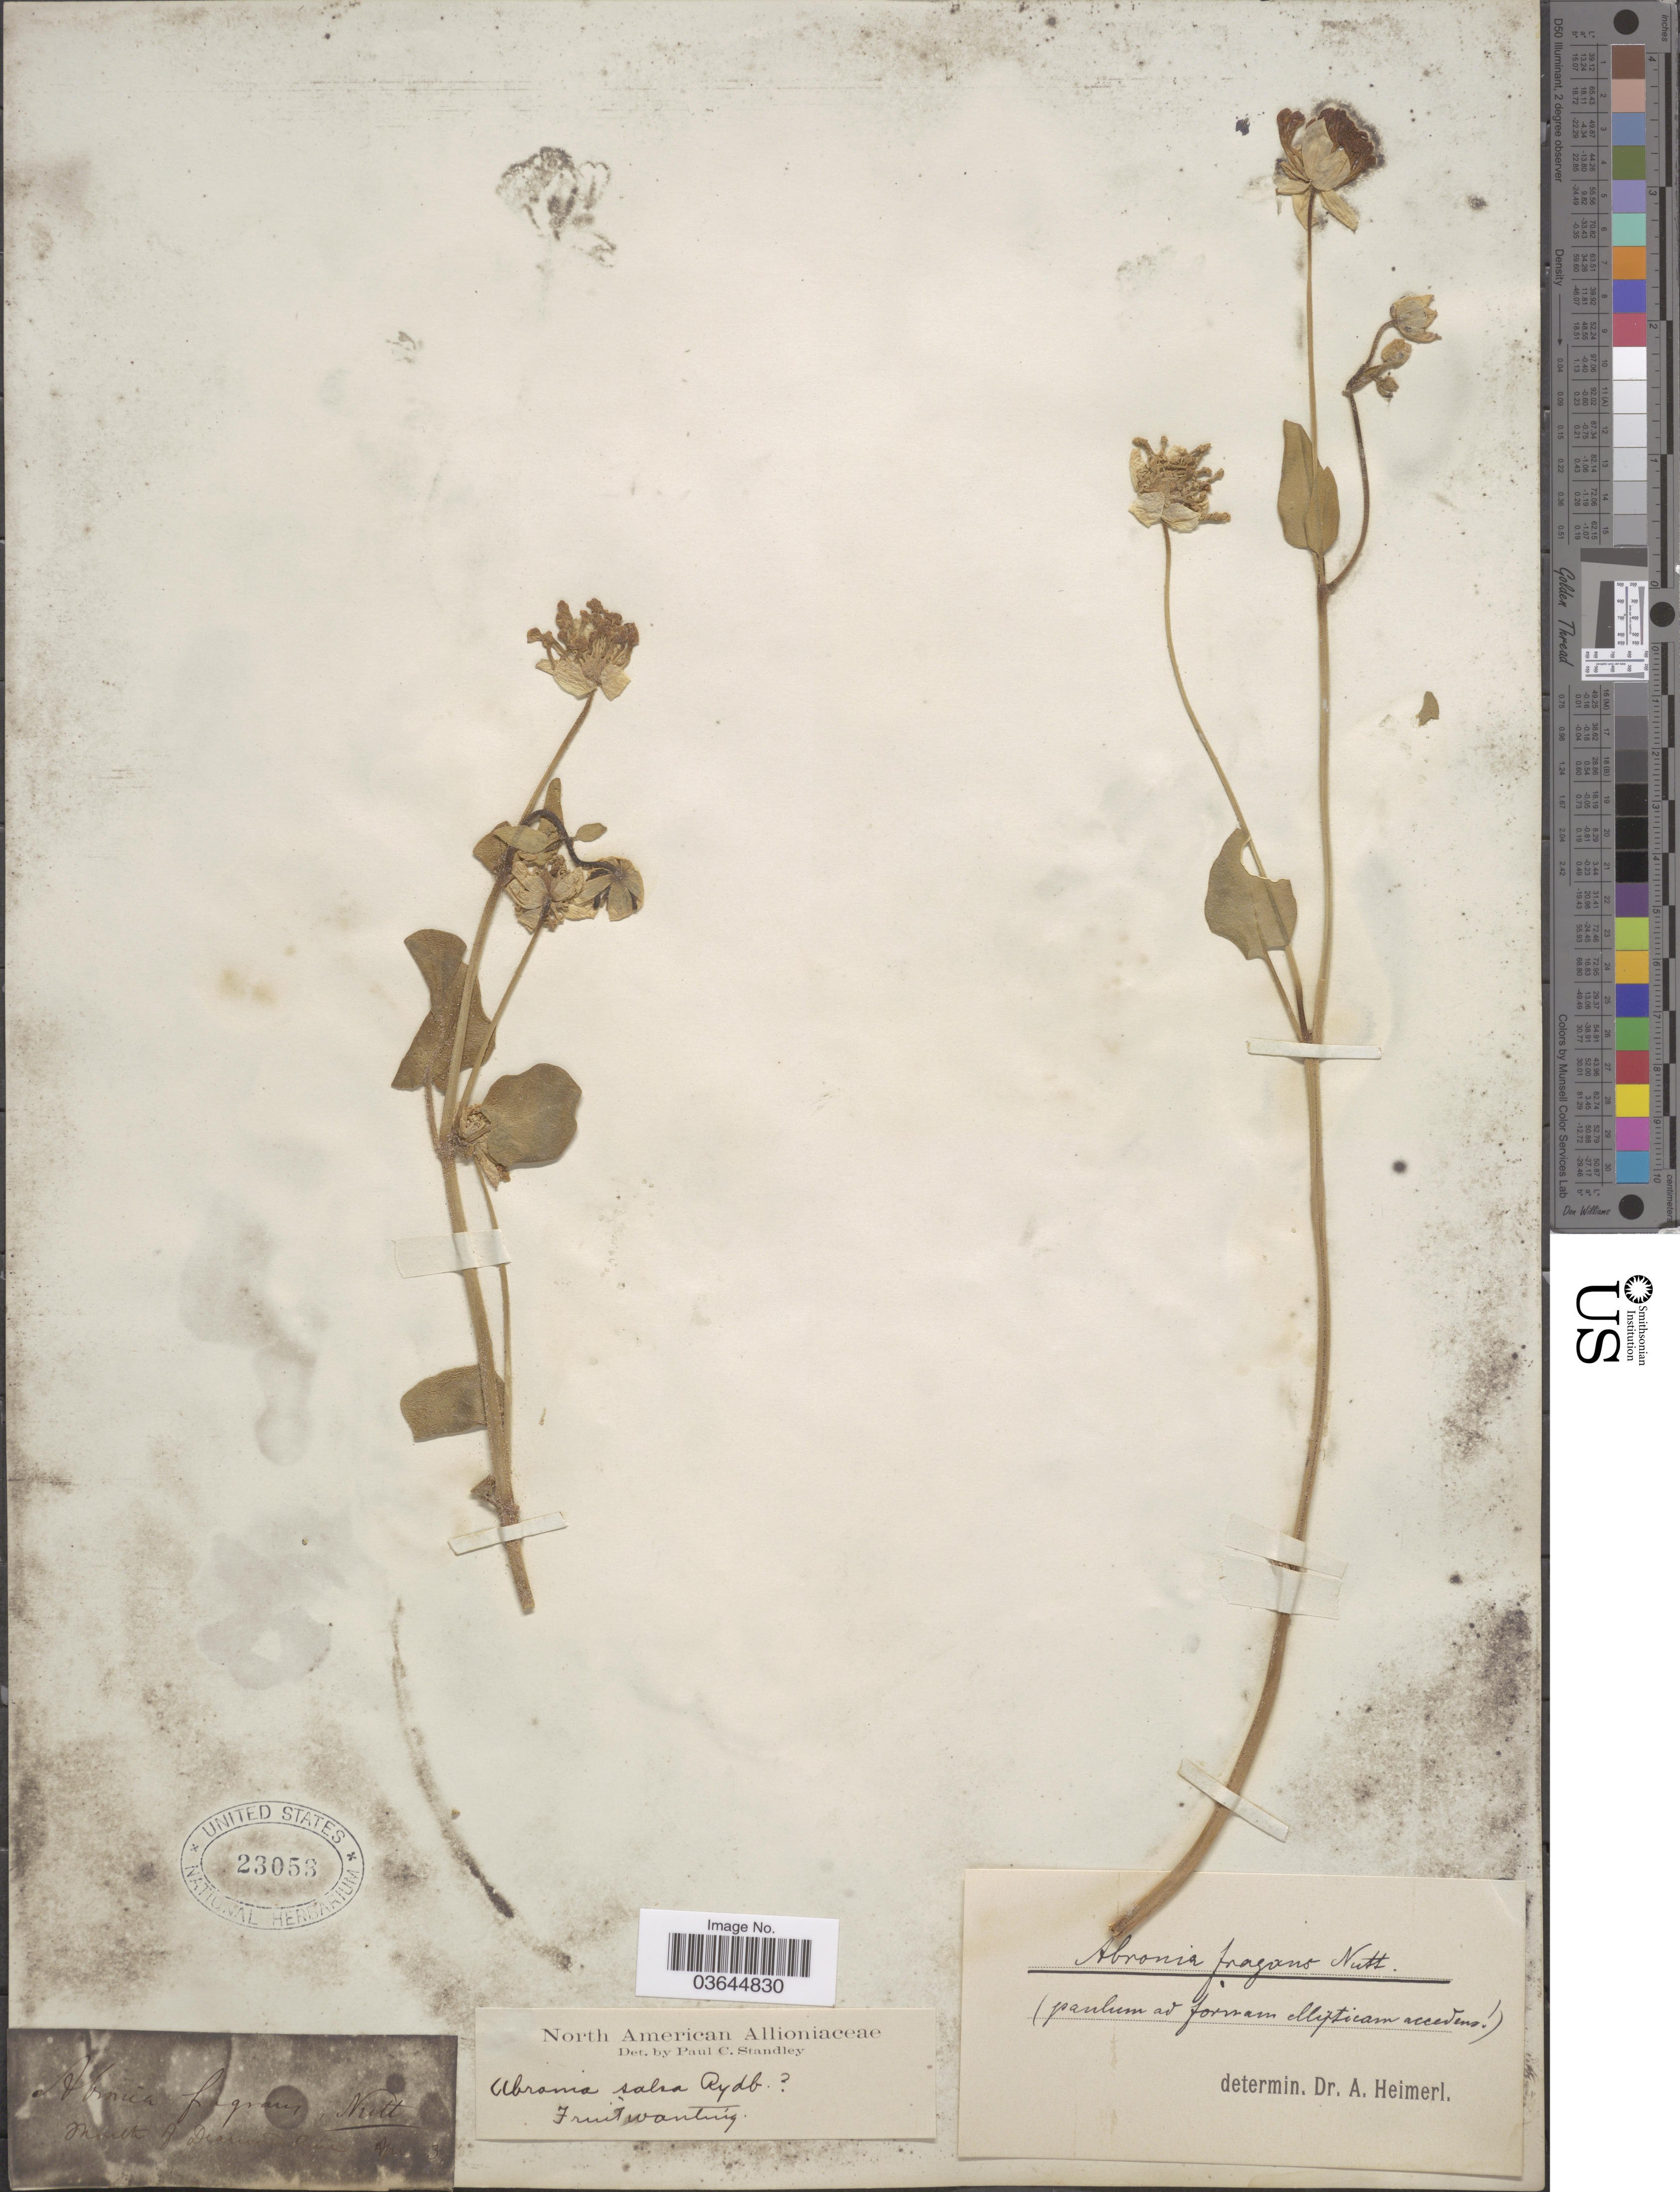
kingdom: Plantae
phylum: Tracheophyta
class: Magnoliopsida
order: Caryophyllales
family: Nyctaginaceae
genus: Abronia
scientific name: Abronia salsa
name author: Rydb.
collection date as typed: Transcribed d/m/y: /4/3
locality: Mount of [illegible text]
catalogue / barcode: US 23053